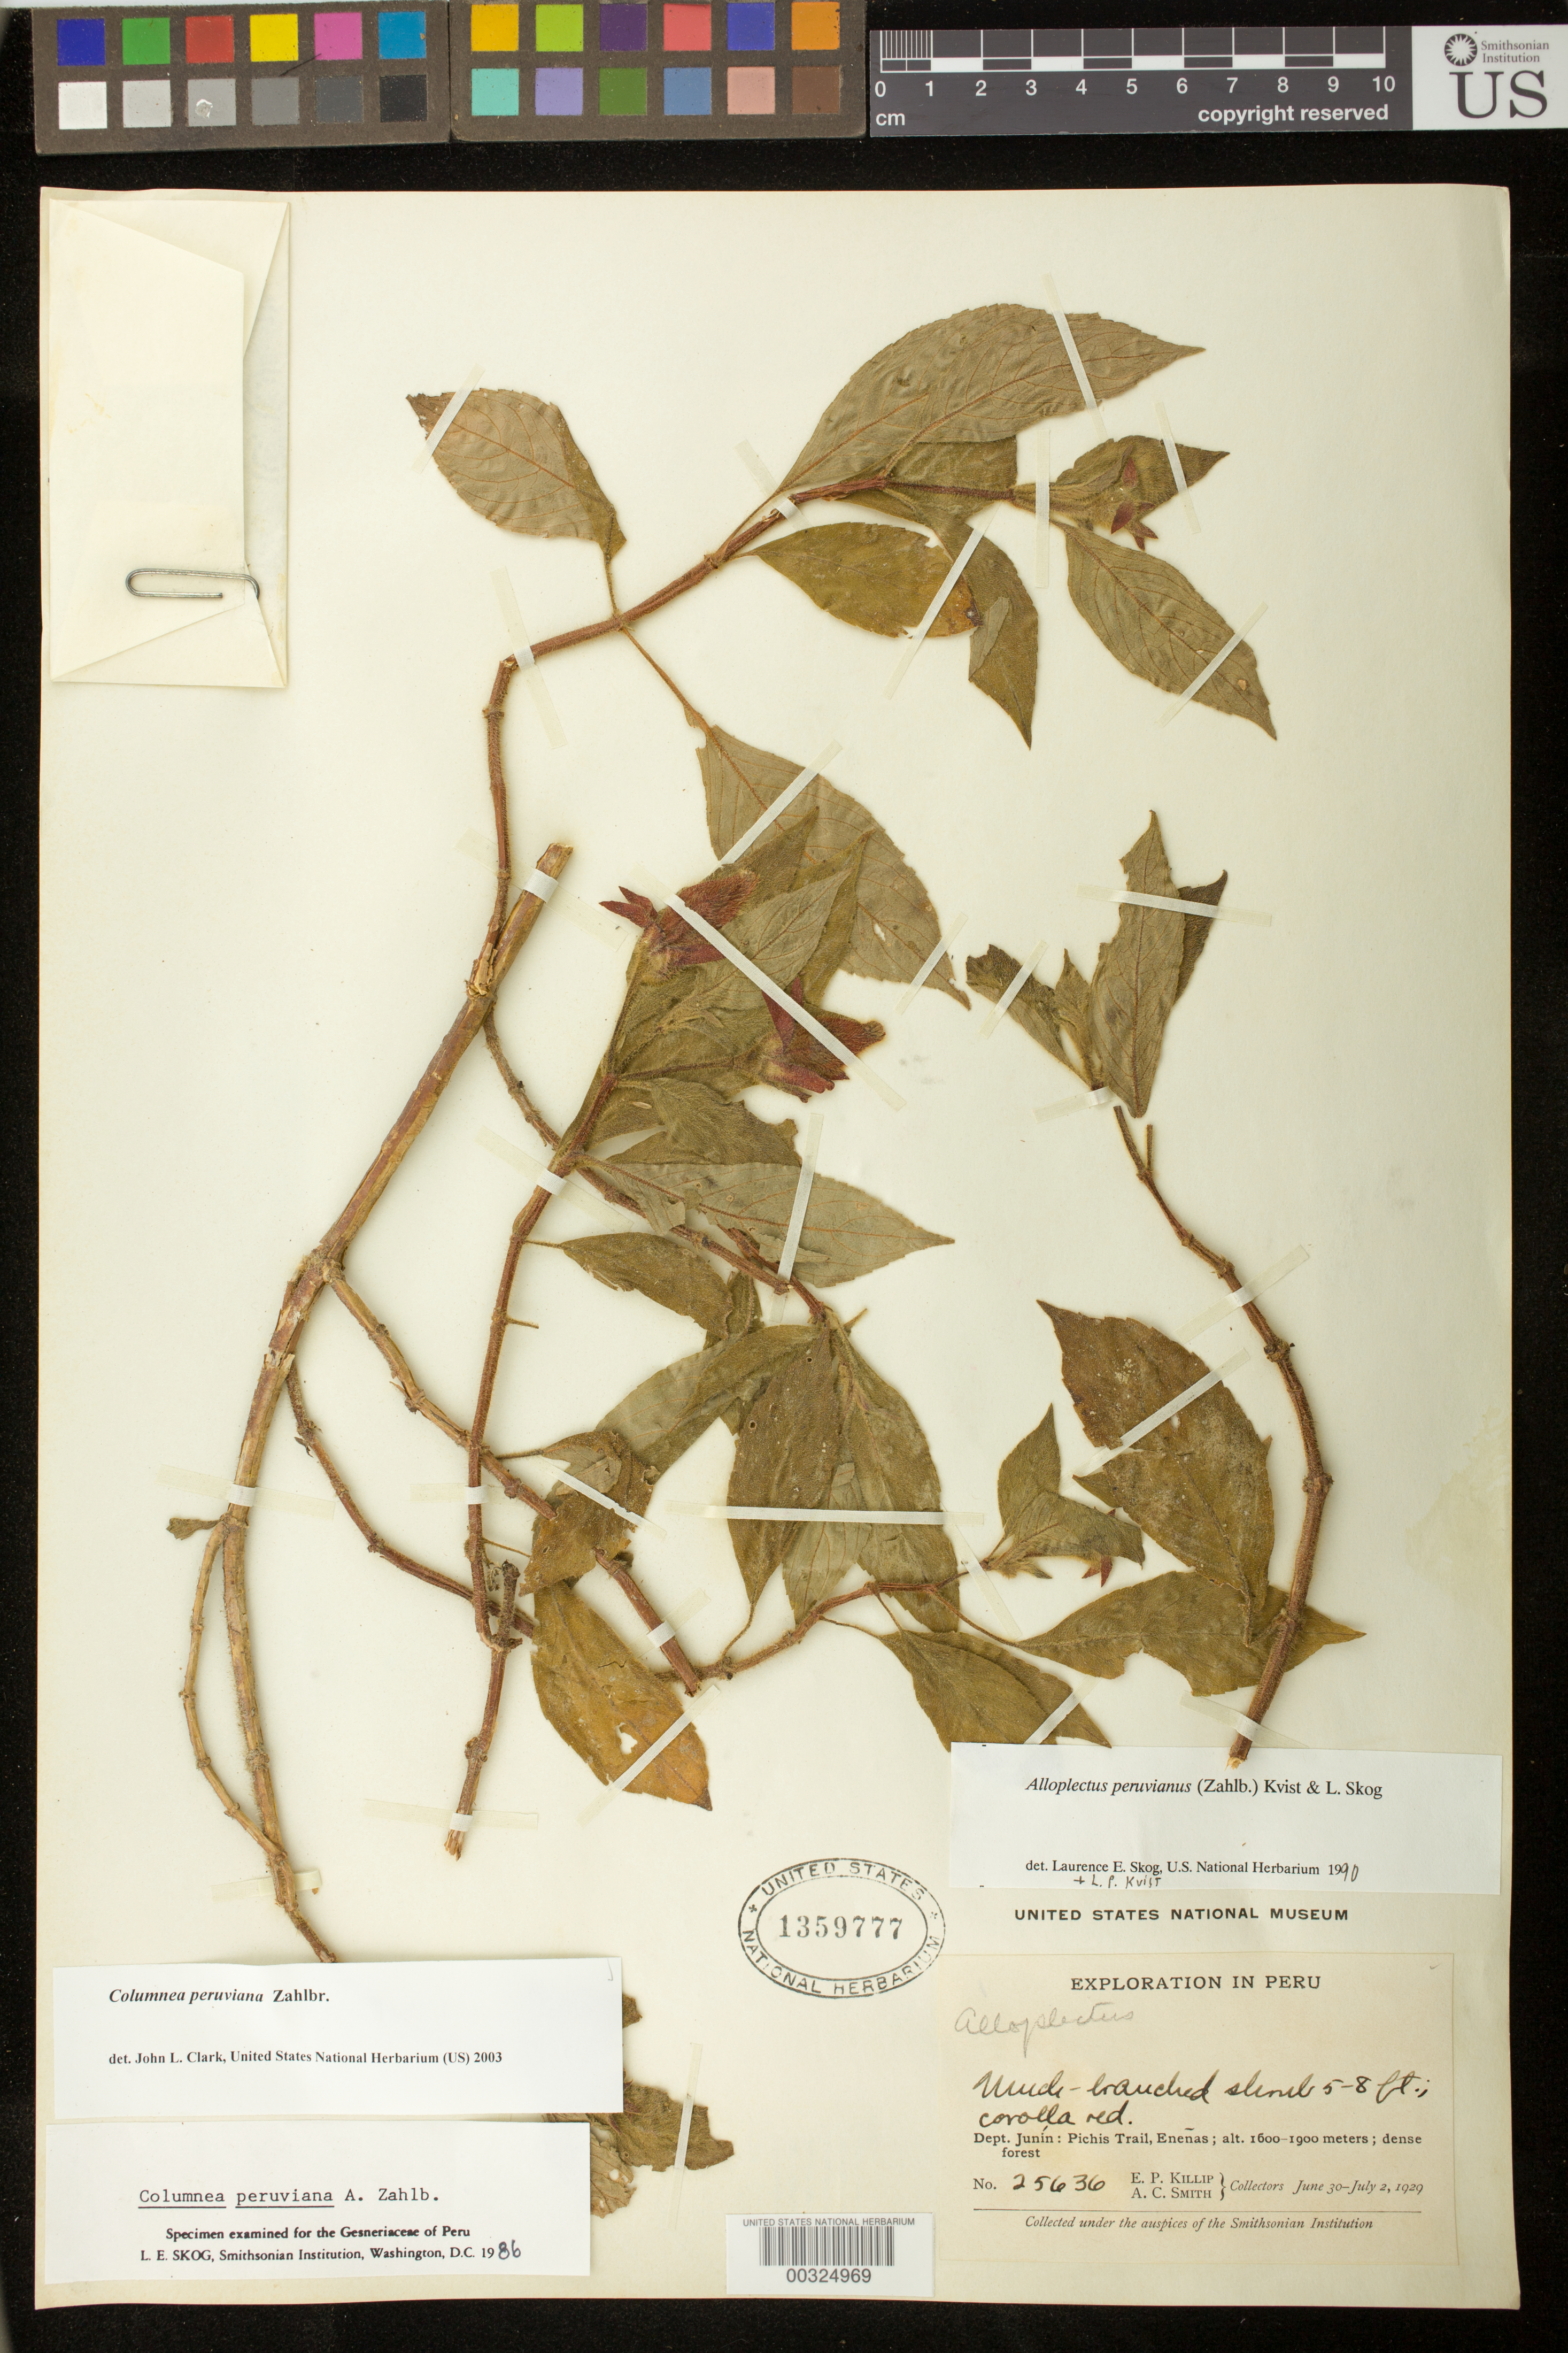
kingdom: Plantae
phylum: Tracheophyta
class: Magnoliopsida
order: Lamiales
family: Gesneriaceae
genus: Columnea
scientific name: Columnea peruviana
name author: Zahlbr.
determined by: Clark, J. L., (SEL), The Marie Selby Botanical Garden (UNITED STATES)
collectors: E. P. Killip & A. C. Smith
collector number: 25636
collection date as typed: Jun-Jul 1929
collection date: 1929-06/1929-07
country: Peru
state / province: Junín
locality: Pichis trail, Eneñas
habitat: Dense forest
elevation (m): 1600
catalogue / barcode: US 1359777